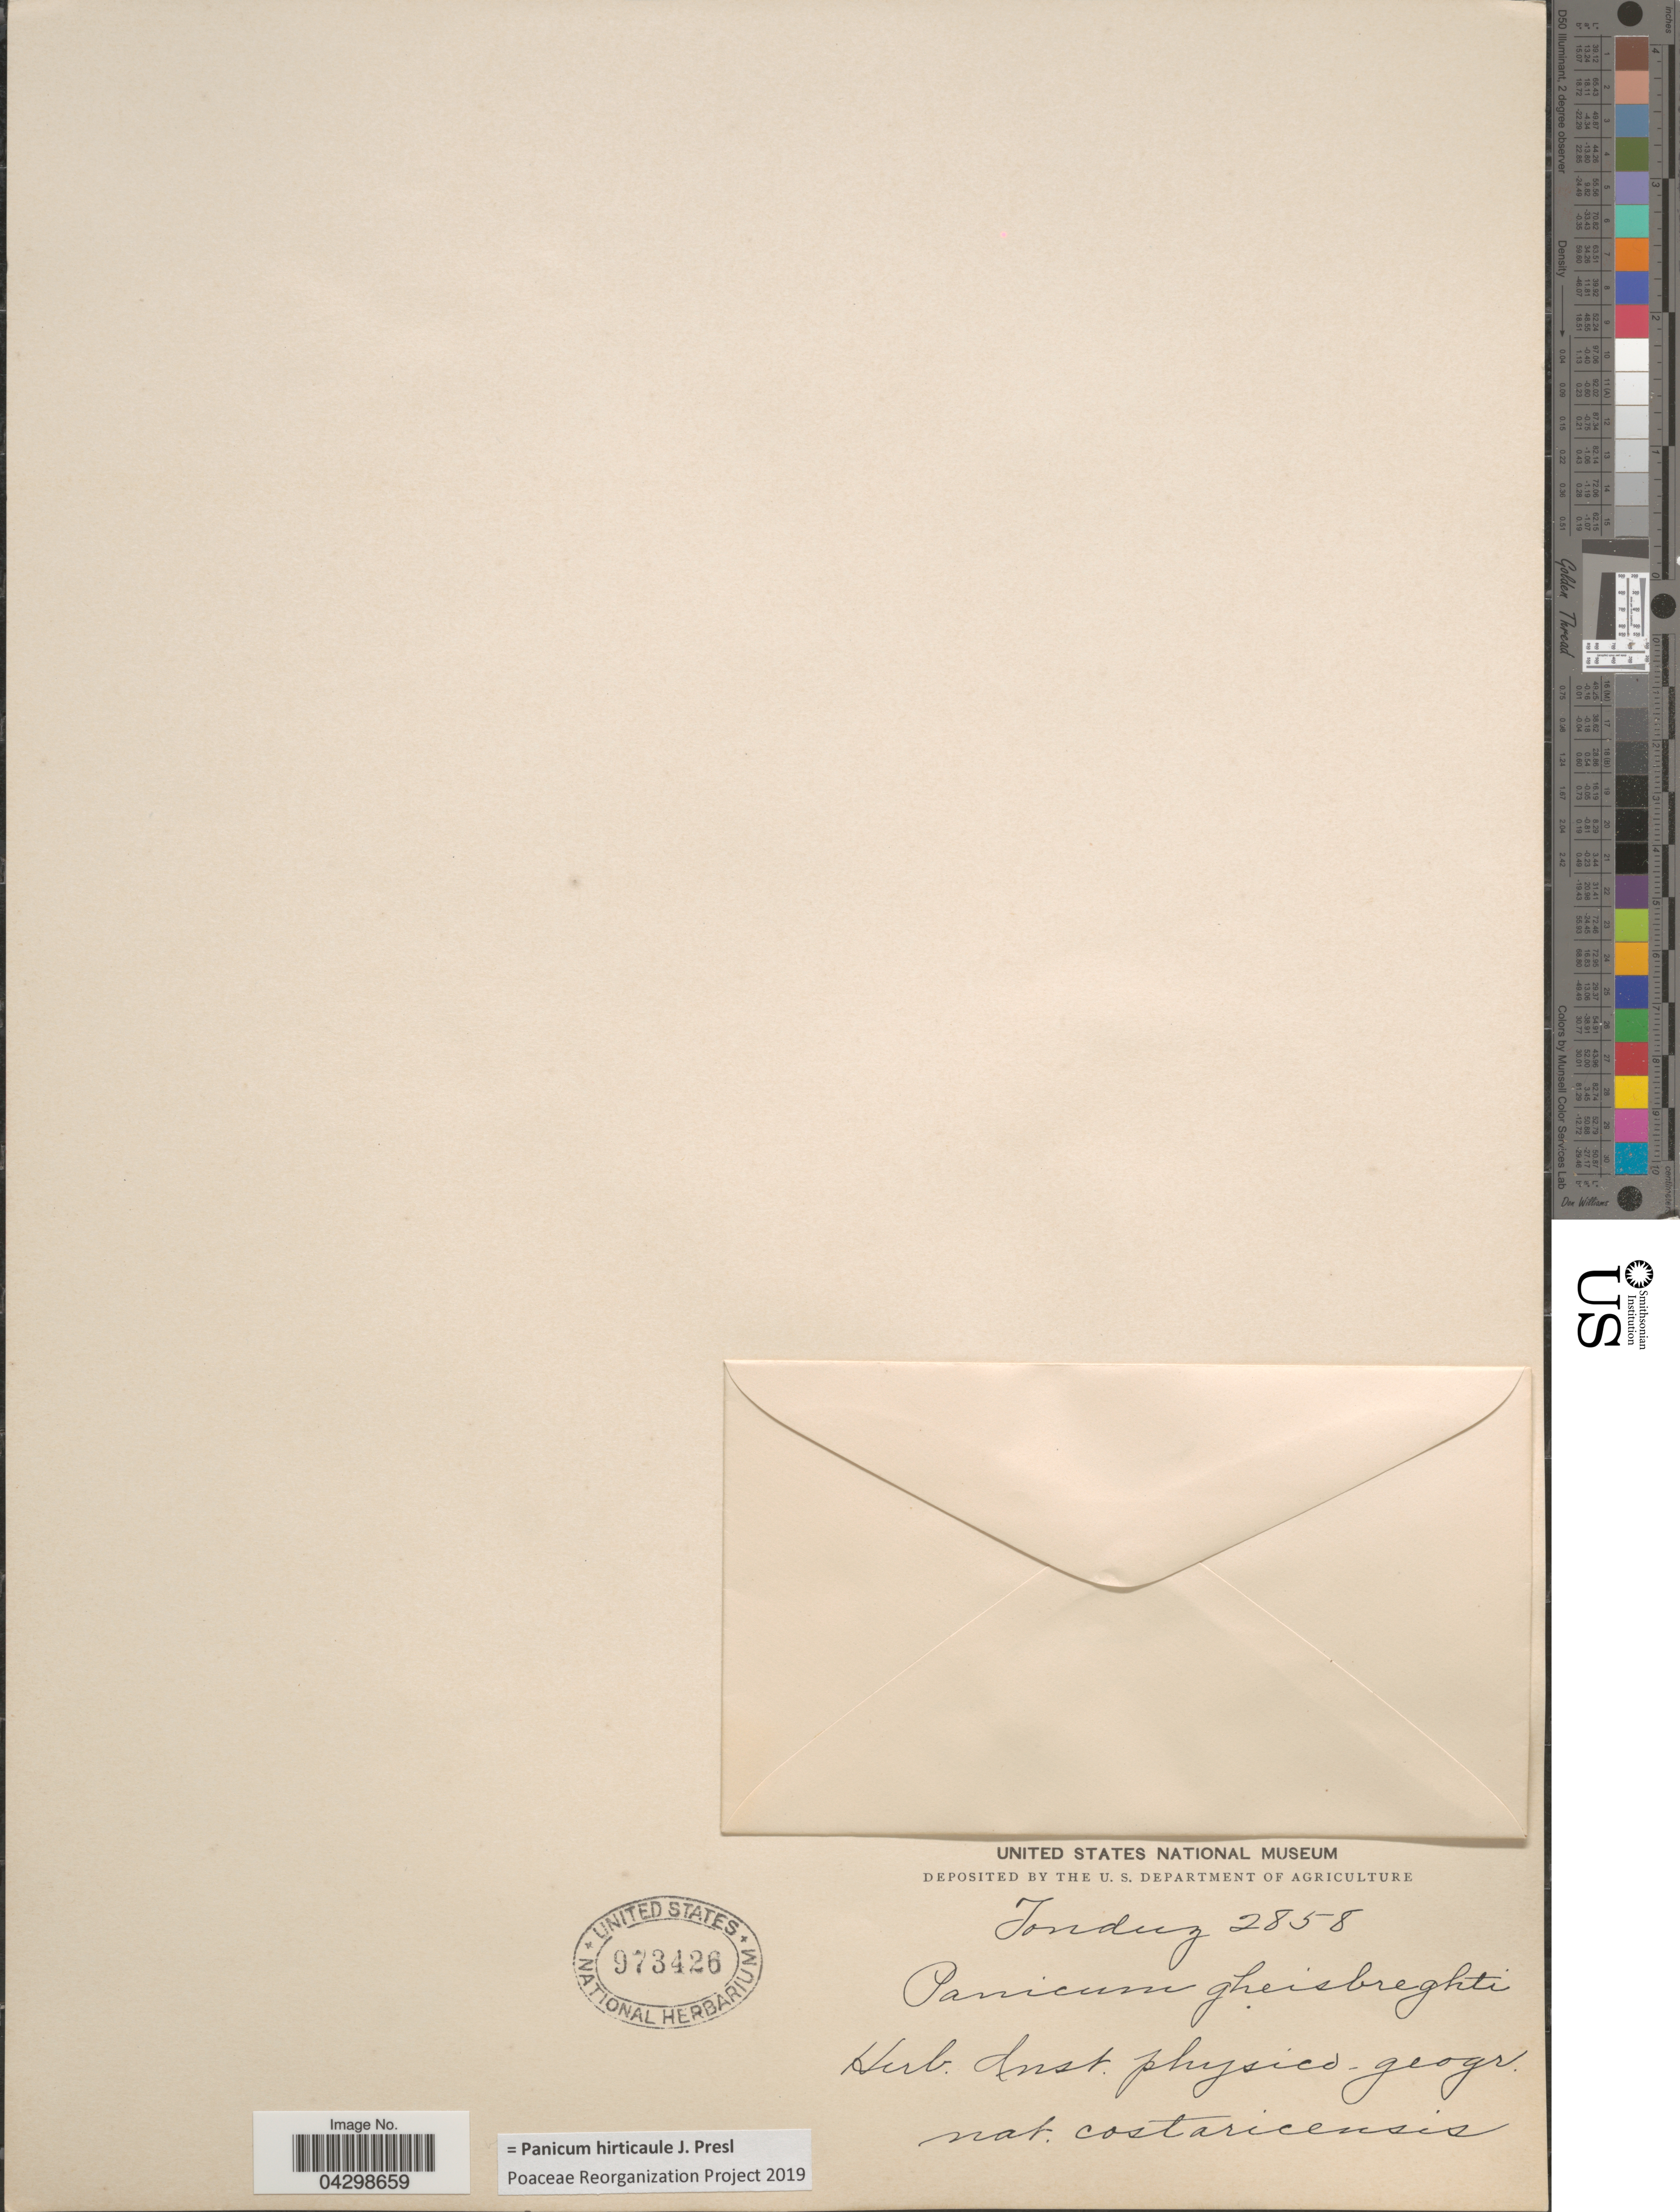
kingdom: Plantae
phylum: Tracheophyta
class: Liliopsida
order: Poales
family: Poaceae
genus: Panicum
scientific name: Panicum hirticaule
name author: J. Presl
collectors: Tonduz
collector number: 2858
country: Costa Rica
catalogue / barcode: US 973426